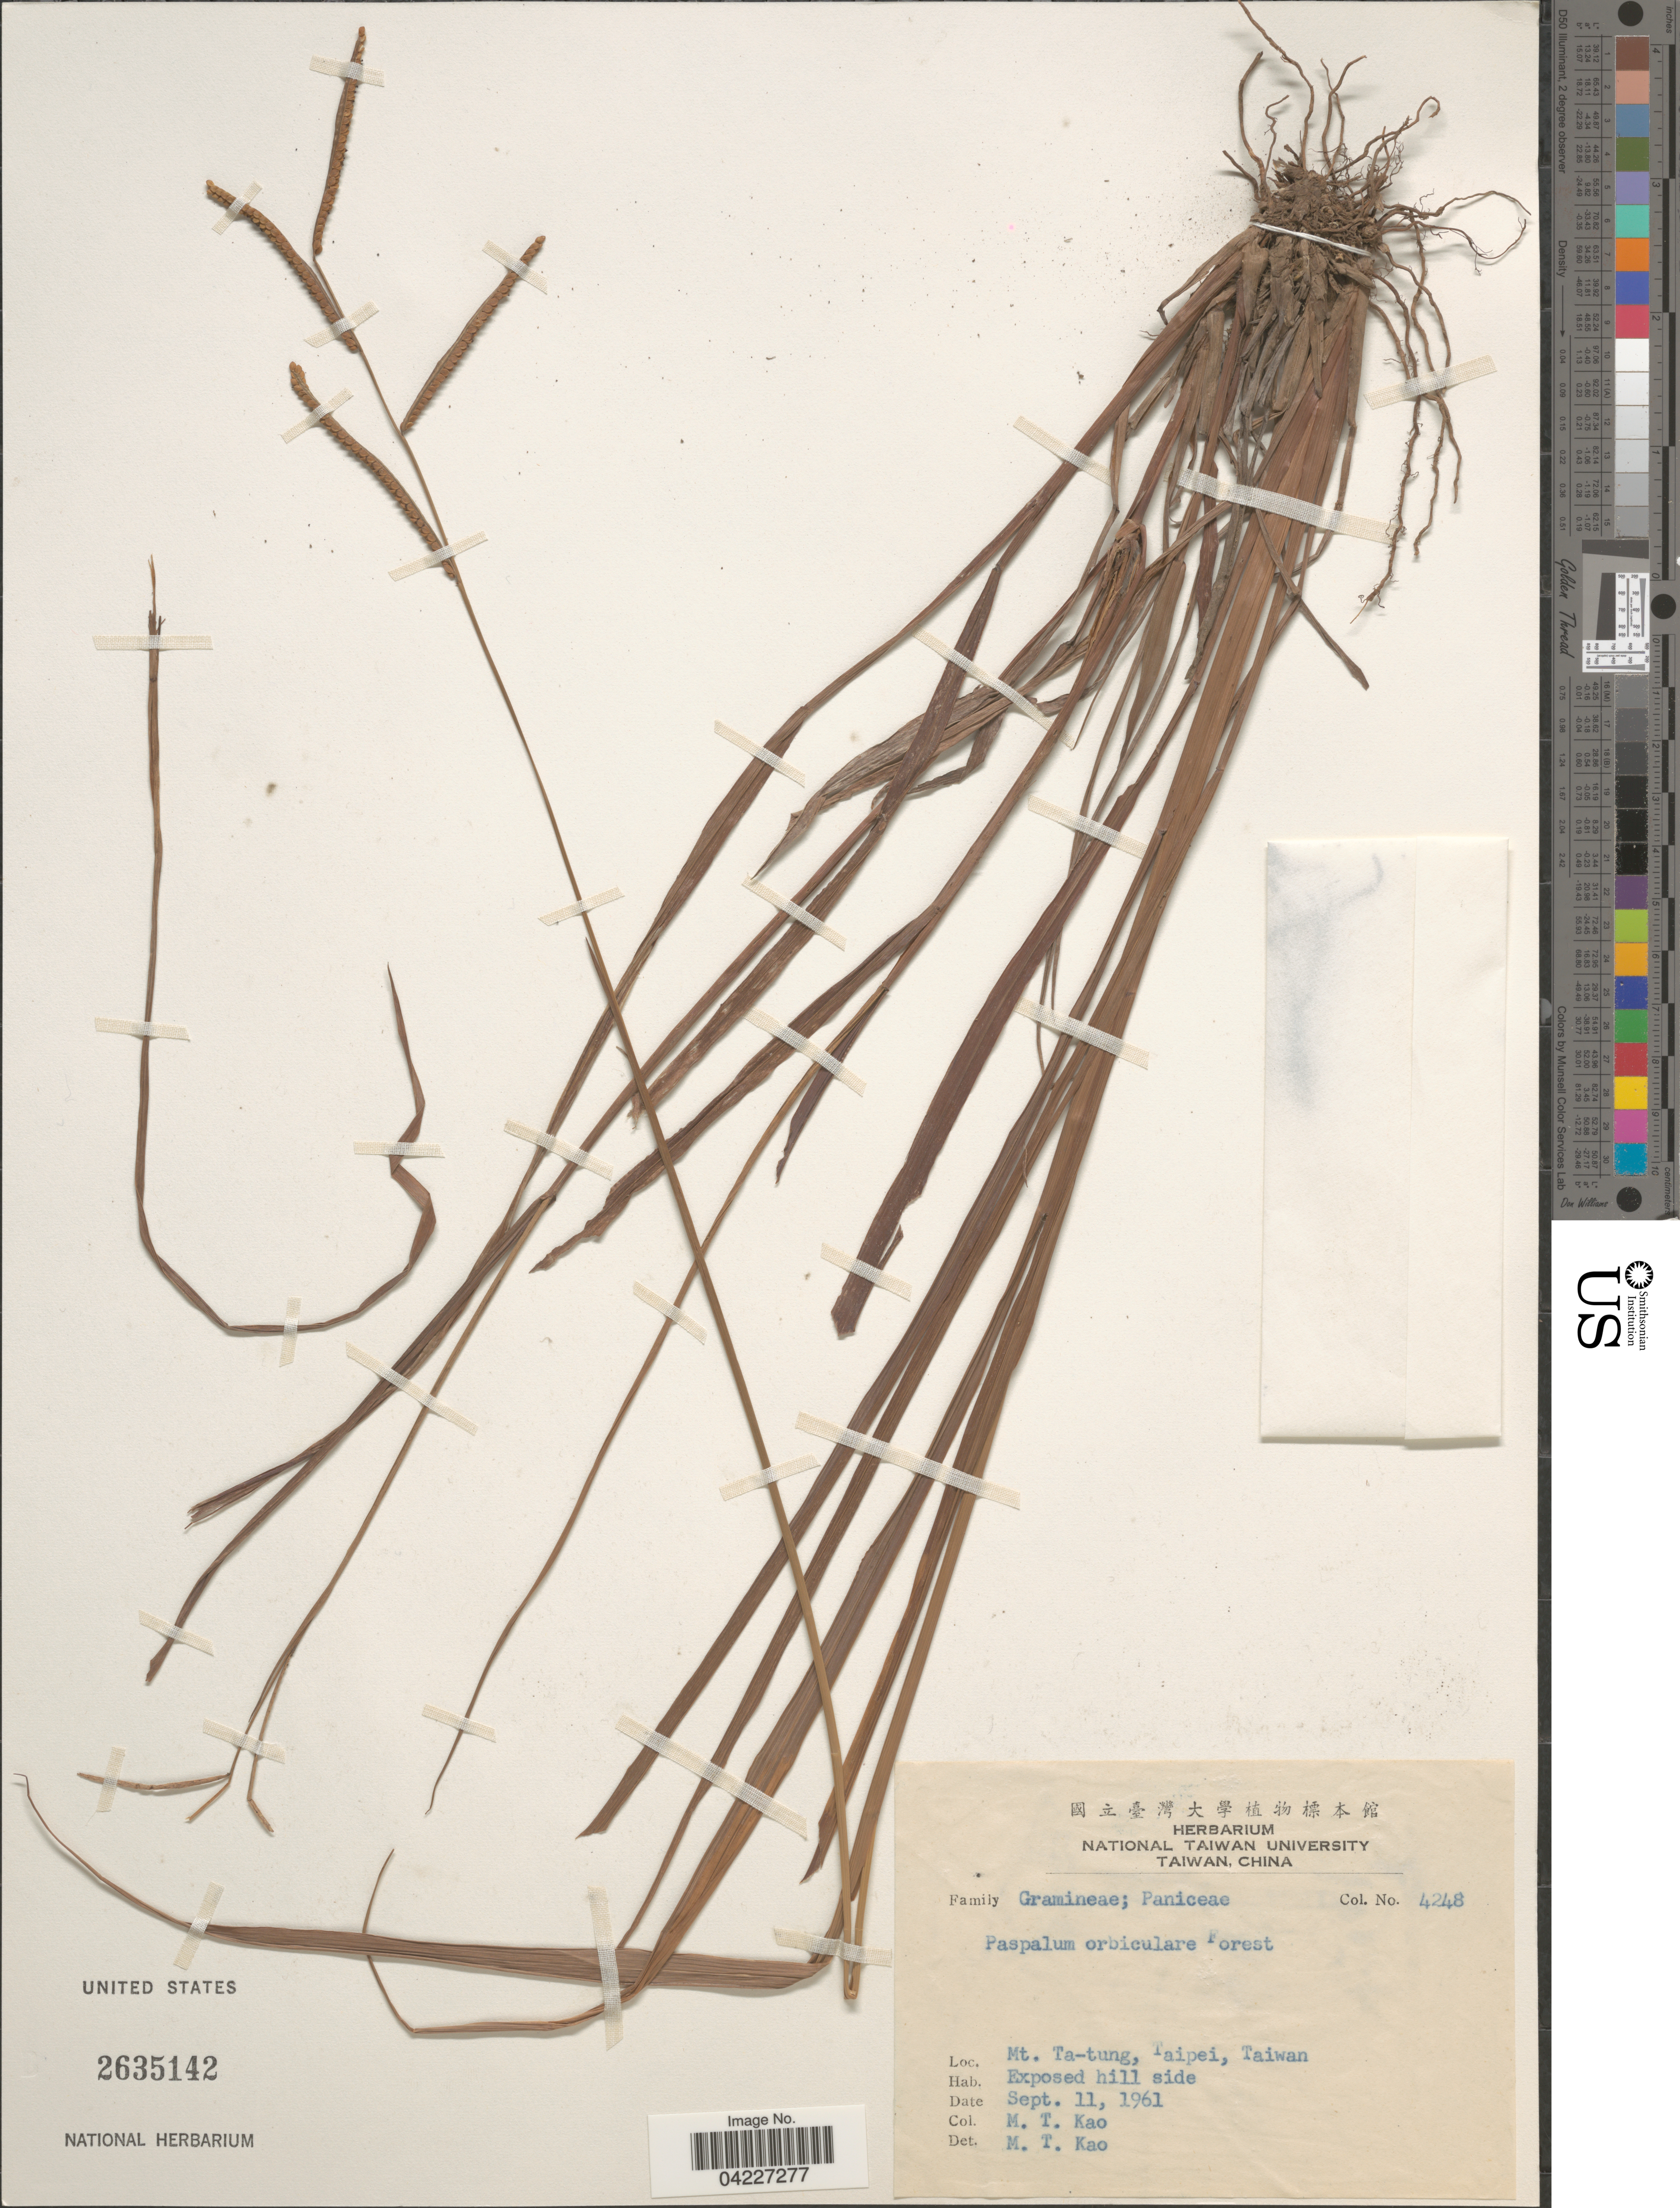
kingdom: Plantae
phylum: Tracheophyta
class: Liliopsida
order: Poales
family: Poaceae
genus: Paspalum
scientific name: Paspalum orbiculare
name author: G. Forst.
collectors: M. T. Kao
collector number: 4248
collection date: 1961-09-11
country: Taiwan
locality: Mt. Ta-tung, Taipei.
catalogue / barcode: US 2635142